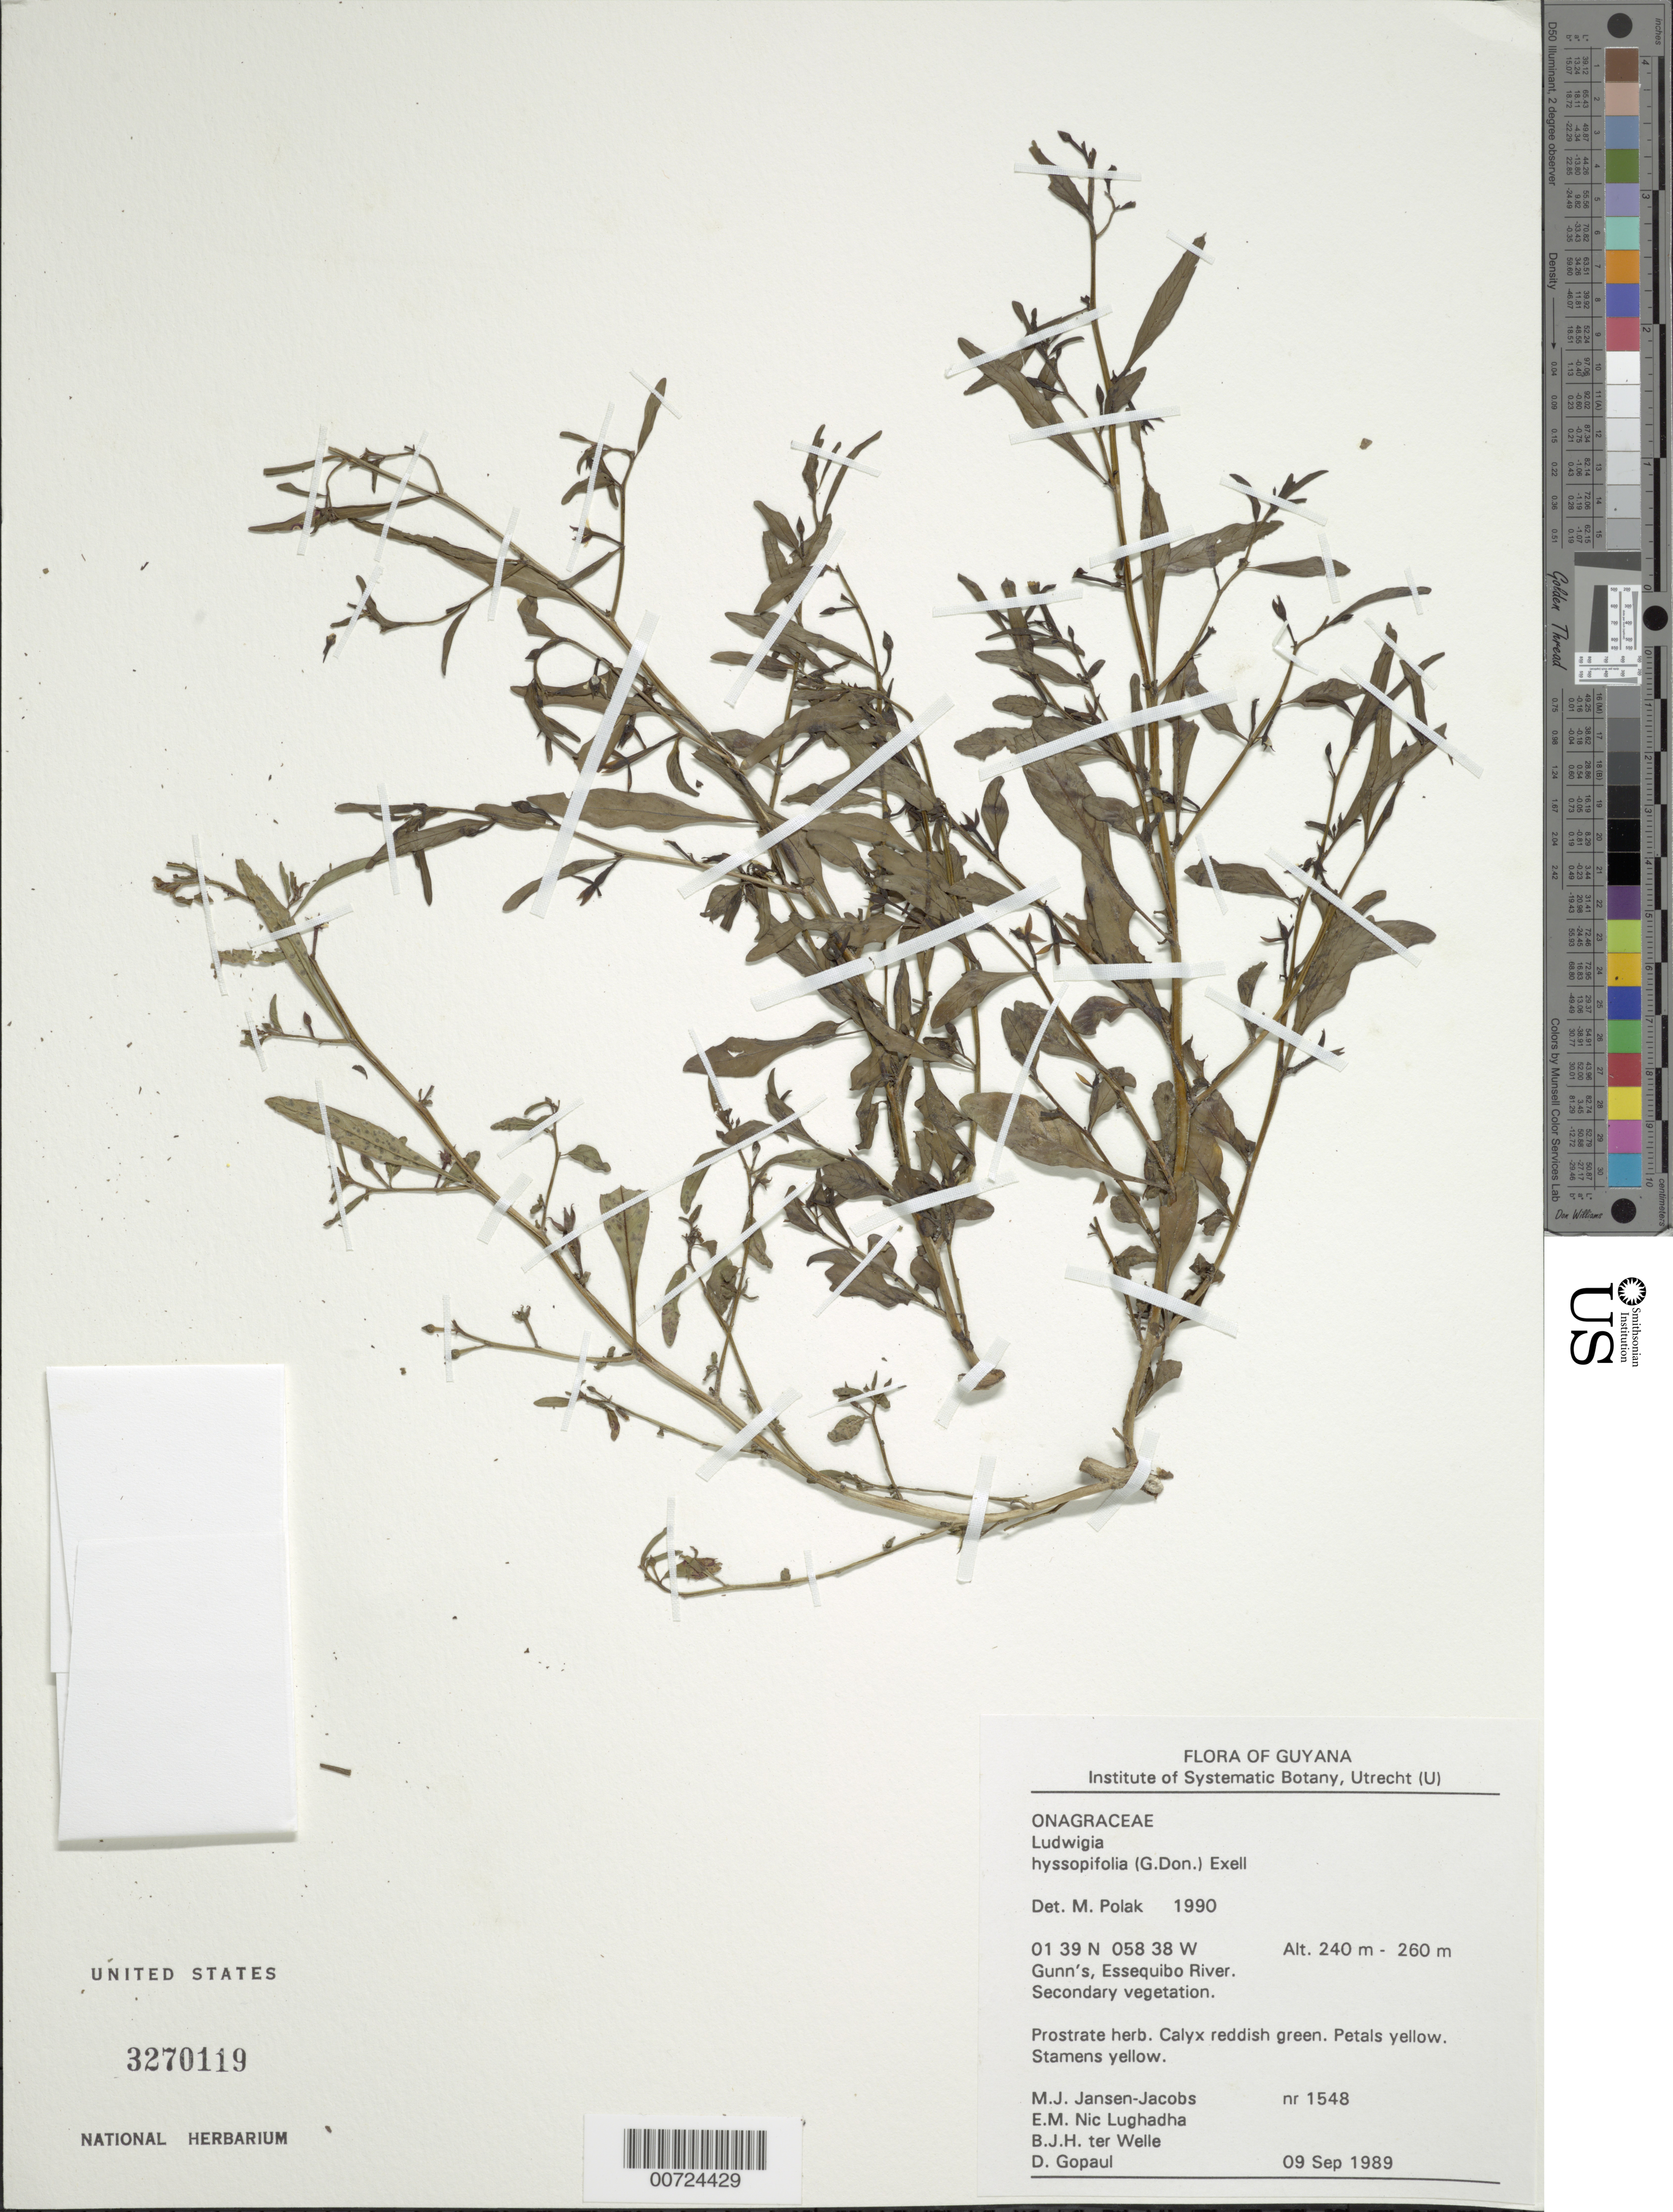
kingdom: Plantae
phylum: Tracheophyta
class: Magnoliopsida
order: Myrtales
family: Onagraceae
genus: Ludwigia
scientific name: Ludwigia hyssopifolia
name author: (G. Don) Exell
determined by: Polak, M.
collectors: M. J. Jansen-Jacobs, E. Nic Lughadha, B. Welle & D. Gopaul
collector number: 1548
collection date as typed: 9-Sep-89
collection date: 1989-09-09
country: Guyana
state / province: U. Takutu-U. Essequibo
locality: Gunn's, Essequibo River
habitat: Secondary vegetation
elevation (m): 240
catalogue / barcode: US 3270119